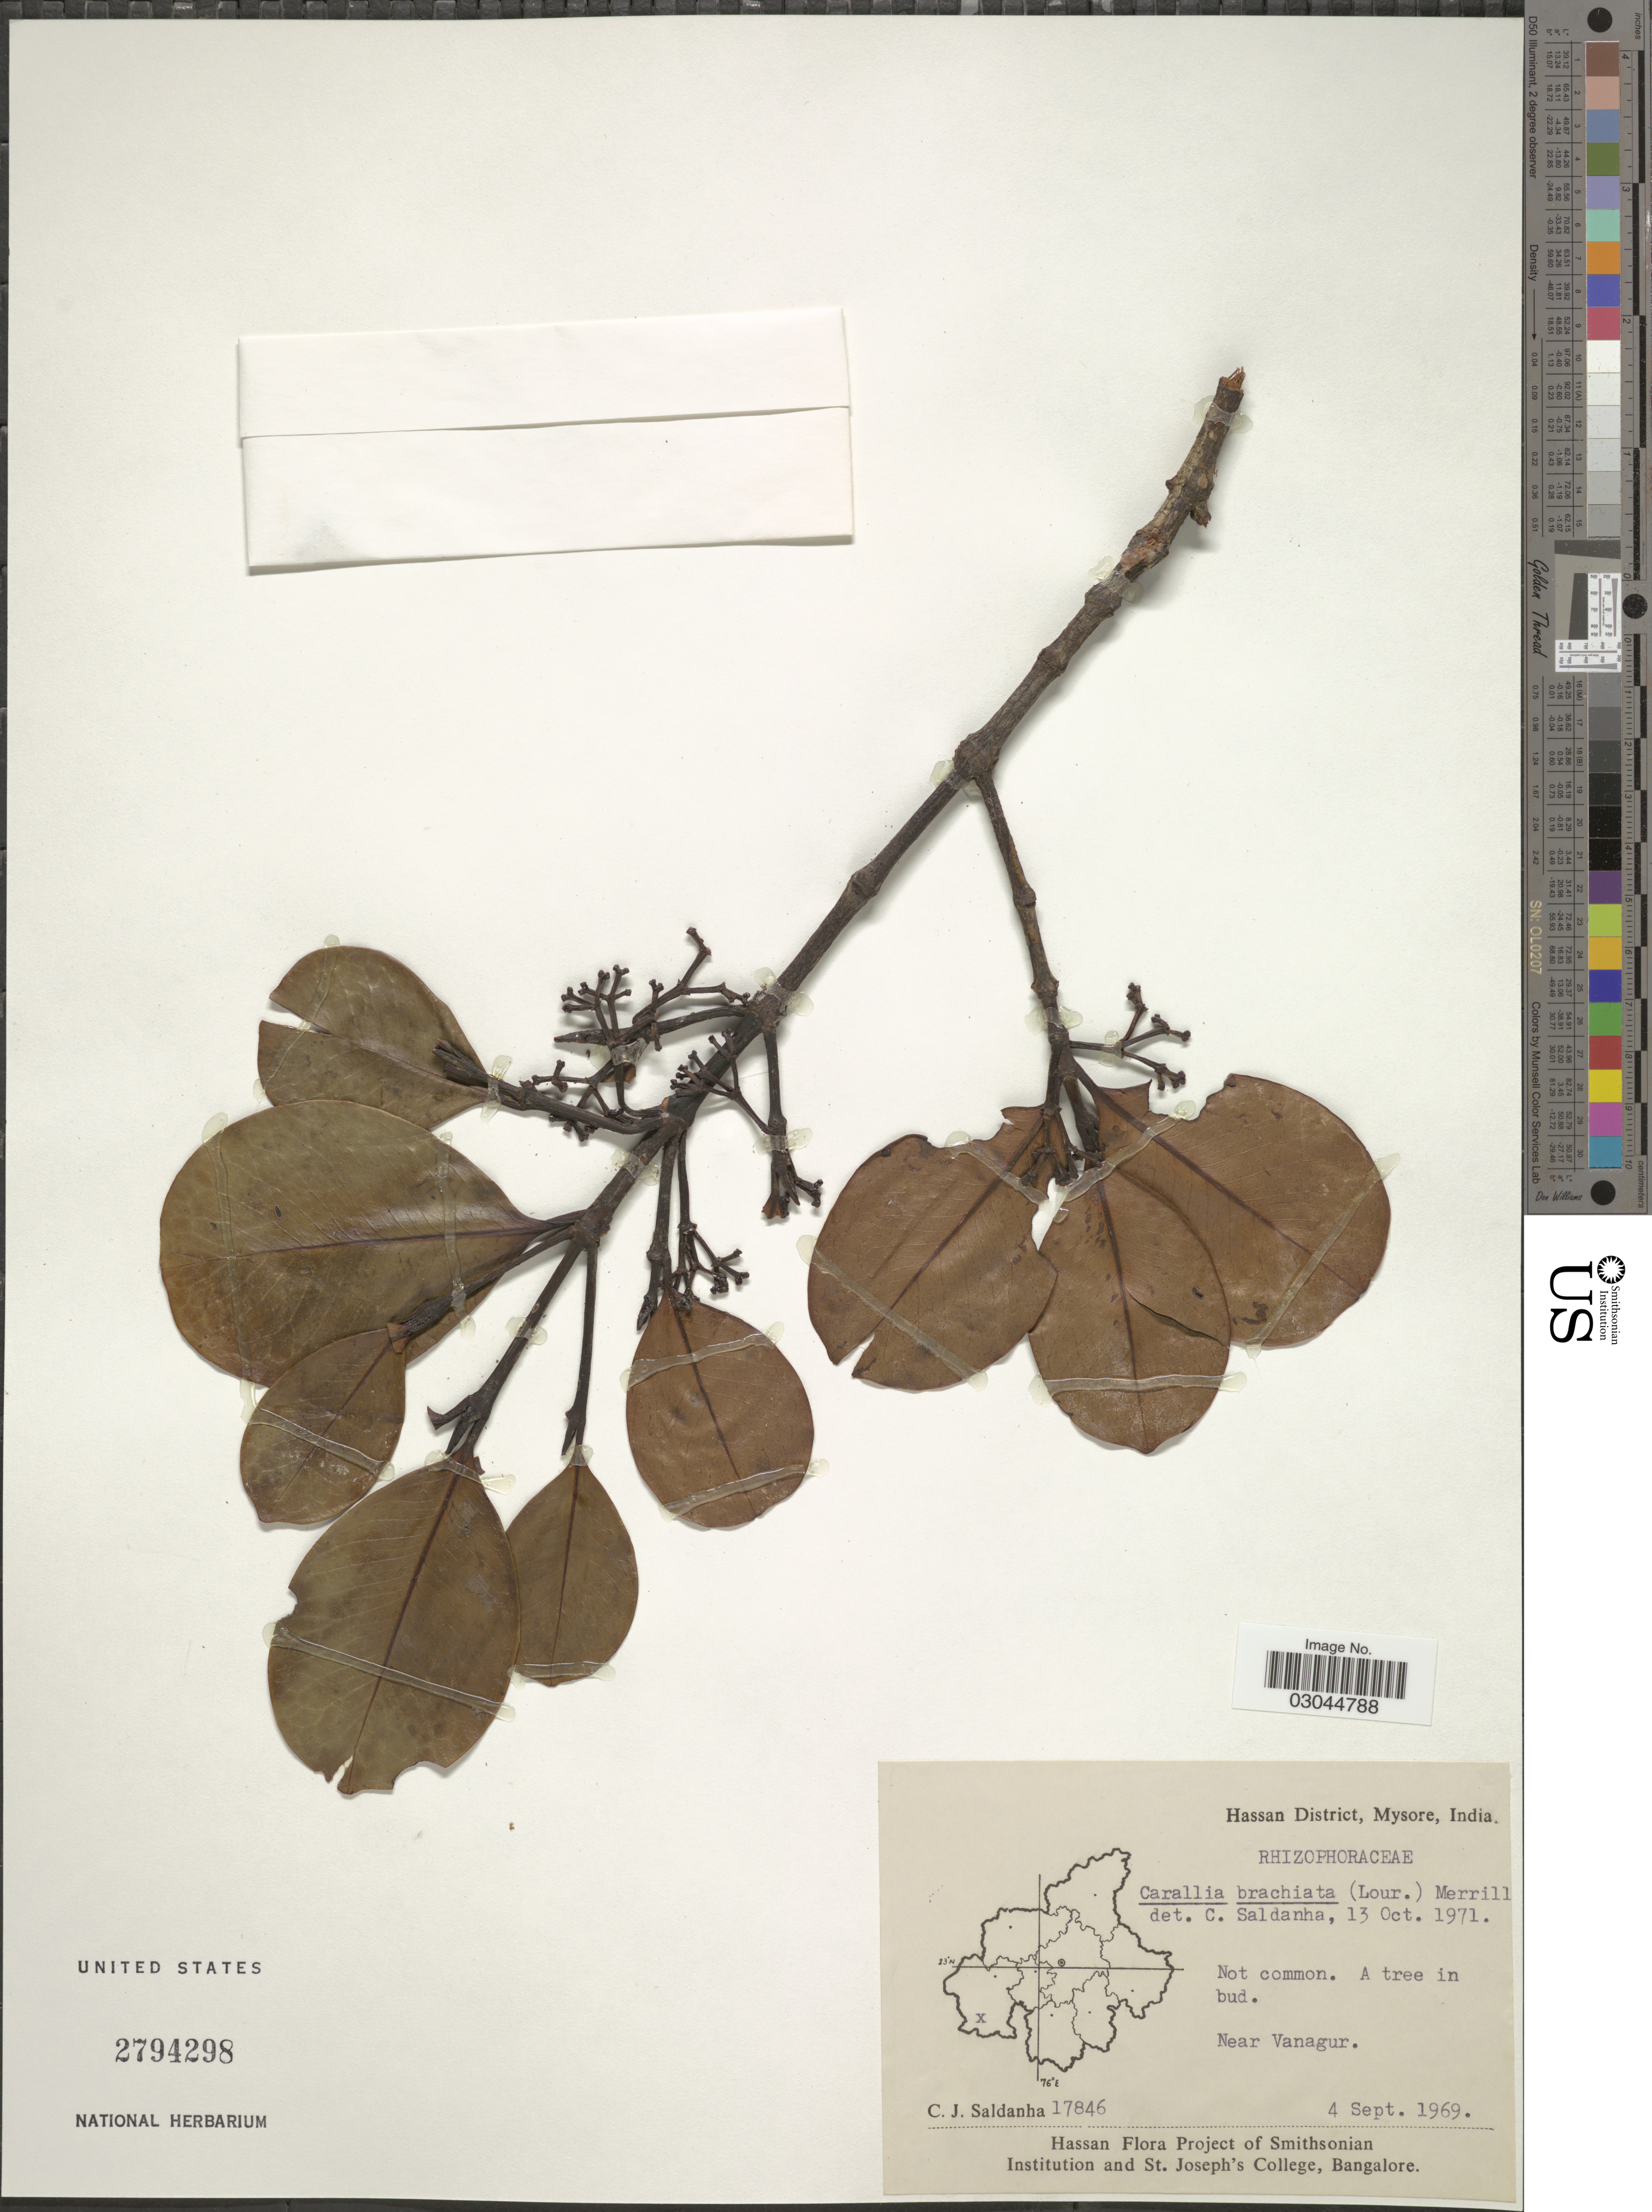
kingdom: Plantae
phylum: Tracheophyta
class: Magnoliopsida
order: Malpighiales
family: Rhizophoraceae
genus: Carallia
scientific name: Carallia brachiata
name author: (Lour.) Merr.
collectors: C. J. Saldanha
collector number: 17846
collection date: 1969-09-04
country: India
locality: Near Vanagur.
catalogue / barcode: US 2794298